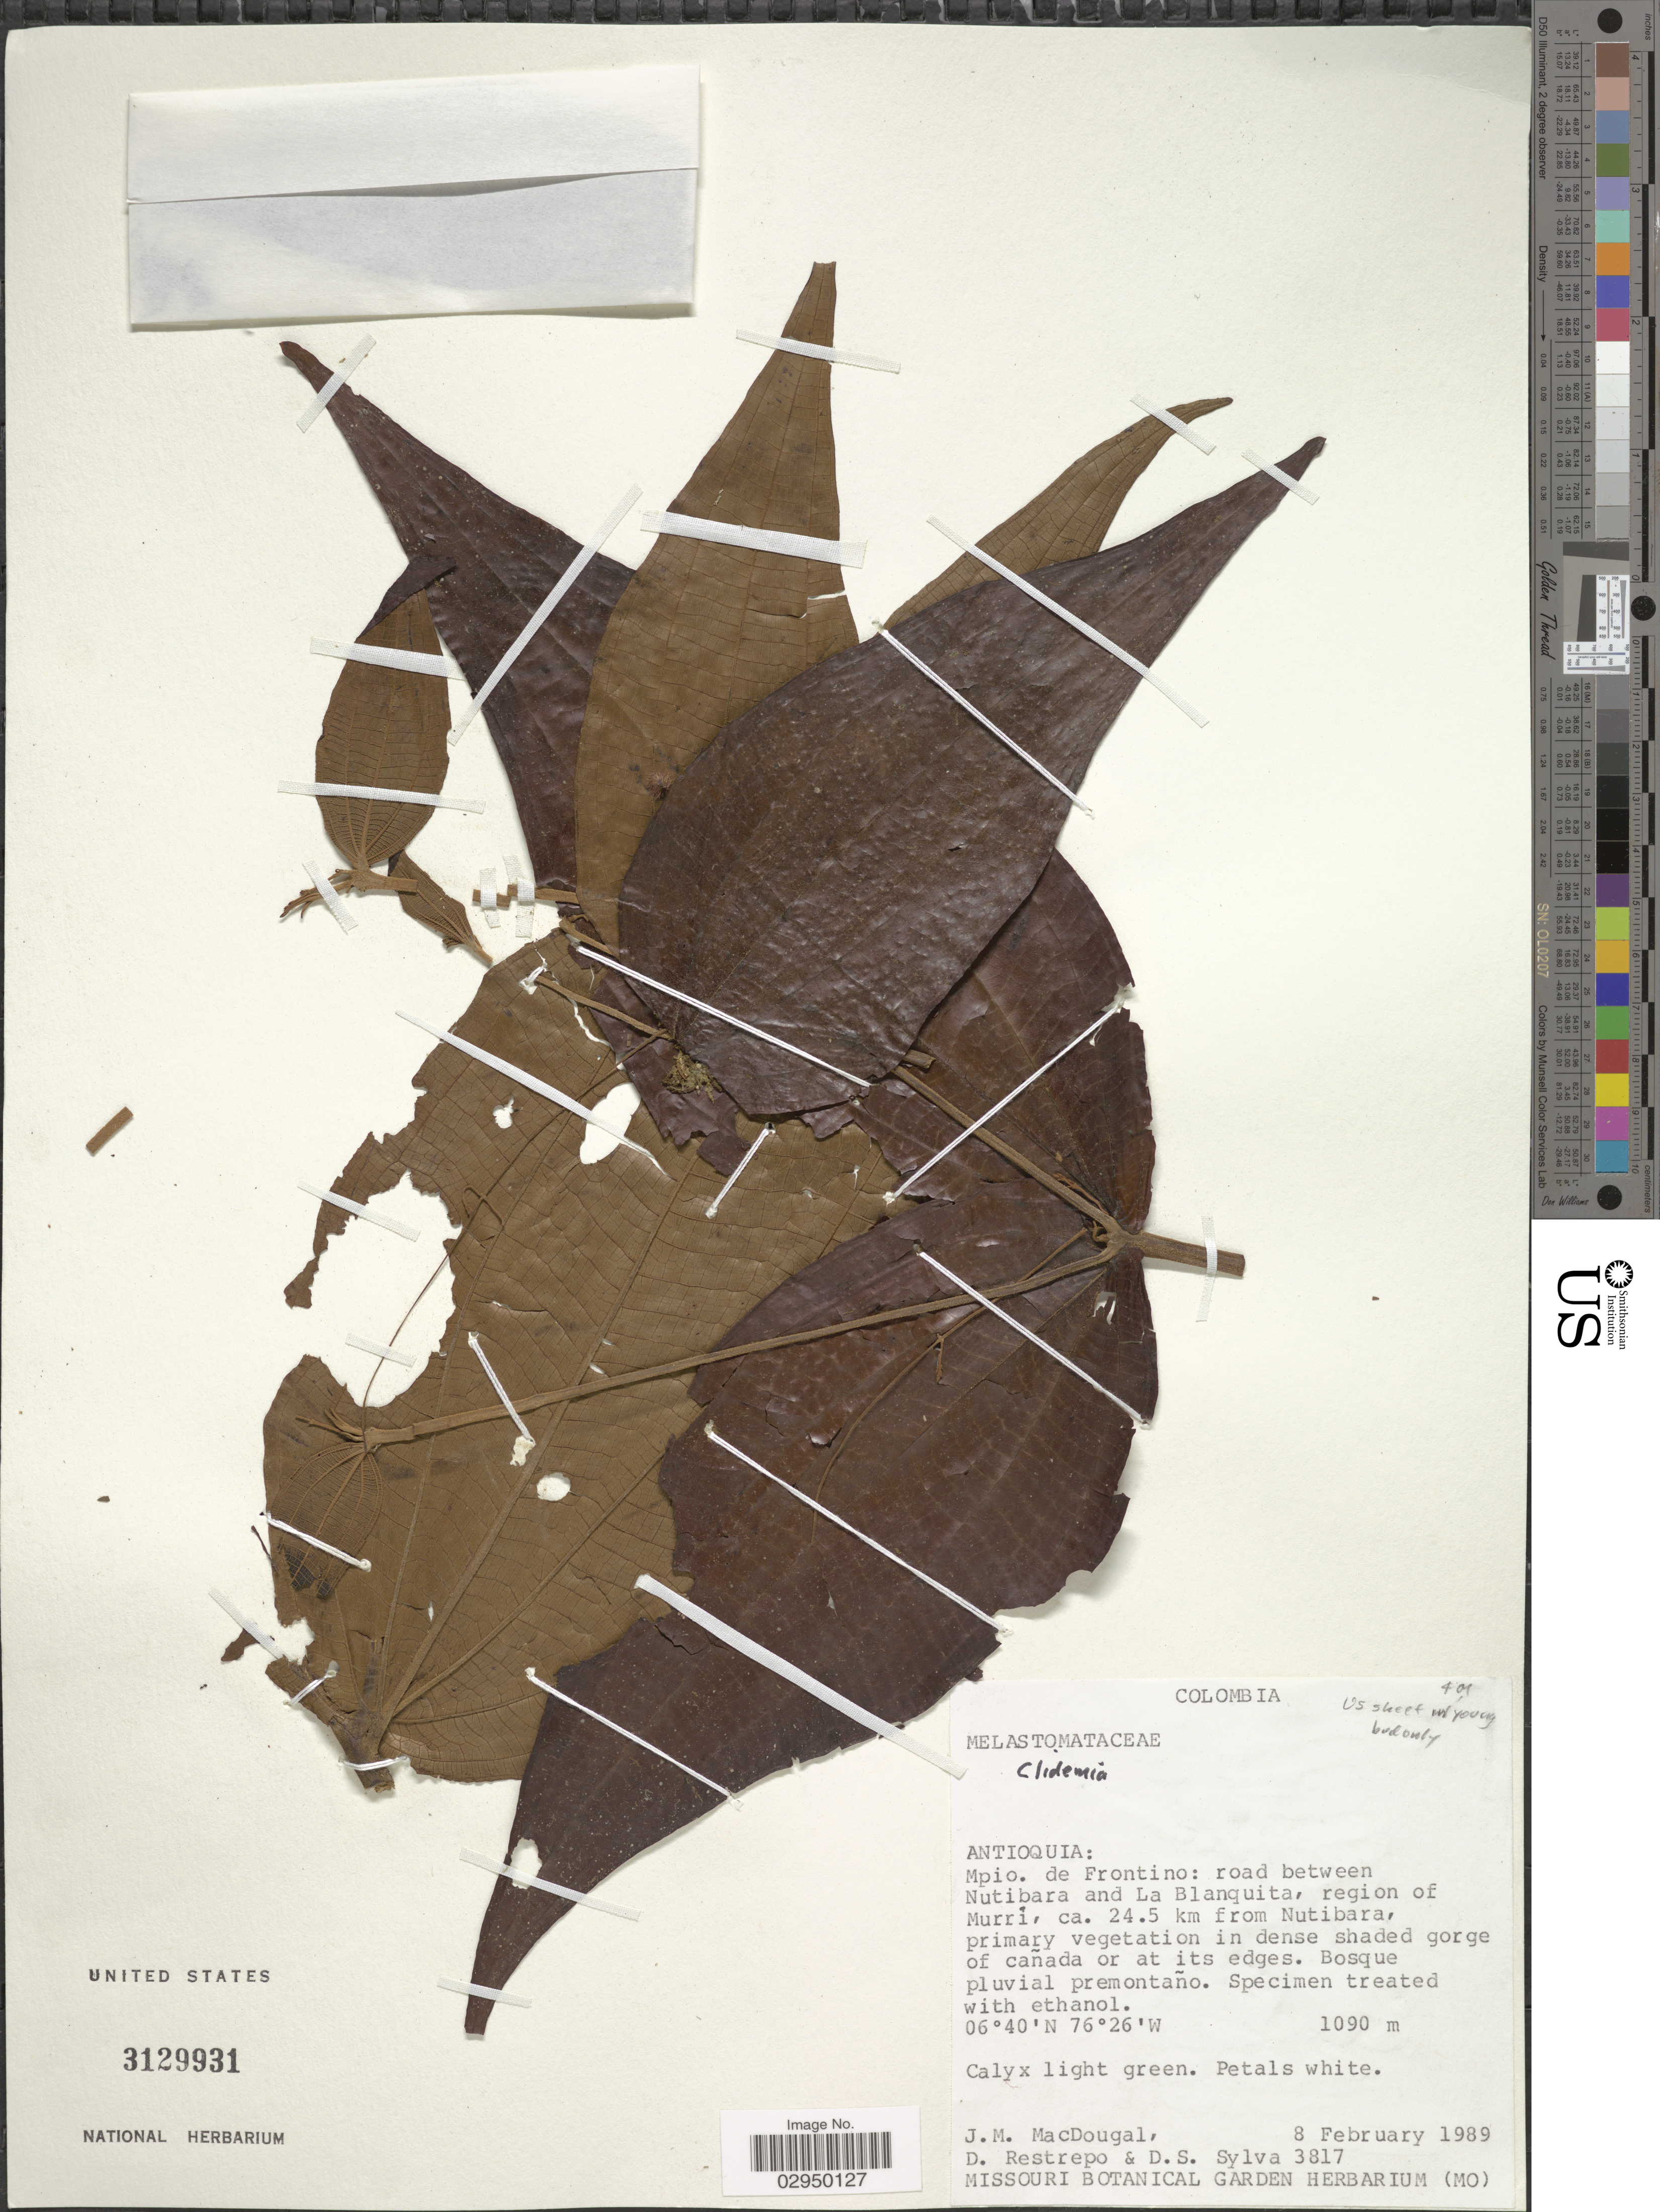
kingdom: Plantae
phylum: Tracheophyta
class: Magnoliopsida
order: Myrtales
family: Melastomataceae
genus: Clidemia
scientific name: Clidemia sp.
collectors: J. M. MacDougal, D. Restrepo & D. Sylva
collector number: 3817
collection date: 1989-02-08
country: Colombia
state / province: Antioquia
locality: Mpio. de Frontino: road between Nutibara and La Blanquita, region of Murrí, ca. 24.5 km from Nutibara.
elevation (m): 1090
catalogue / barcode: US 3129931